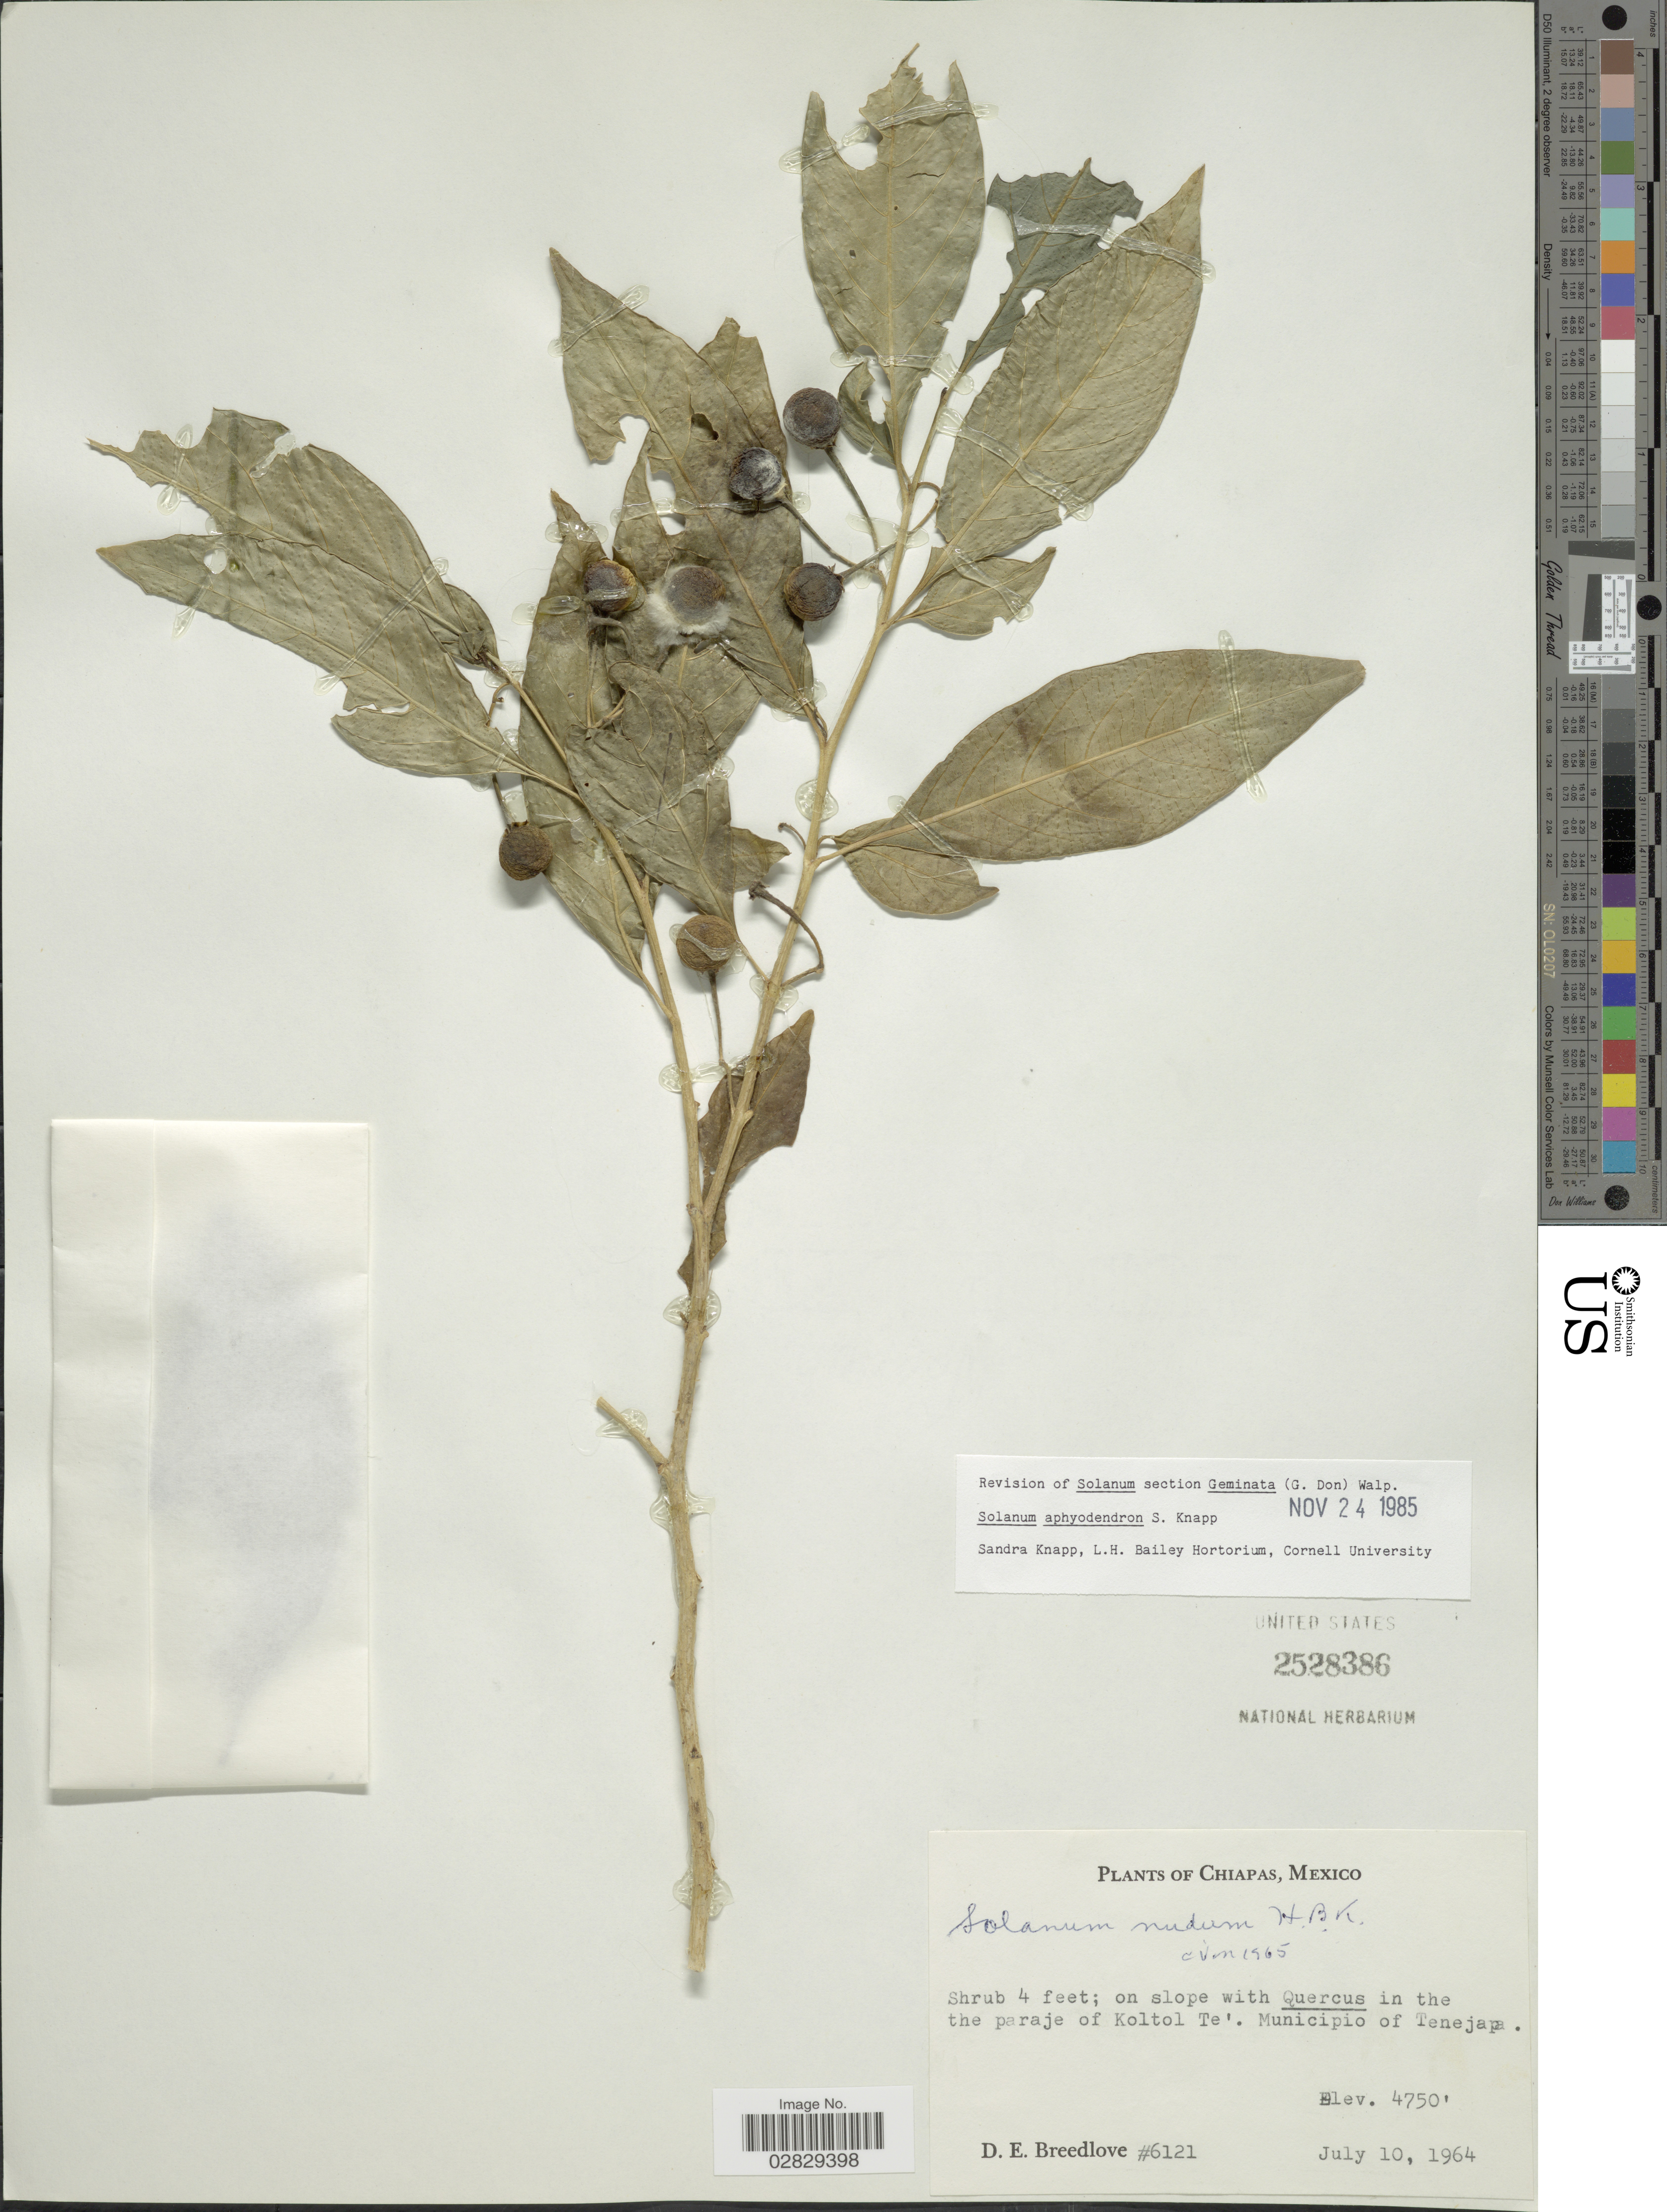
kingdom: Plantae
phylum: Tracheophyta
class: Magnoliopsida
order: Solanales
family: Solanaceae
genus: Solanum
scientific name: Solanum aphyodendron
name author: S. Knapp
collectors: D. E. Breedlove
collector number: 6121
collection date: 1964-07-10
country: Mexico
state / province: Chiapas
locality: On slope with Quercus in the the paraje of Koltol Te'. Municipio of Tenejapa.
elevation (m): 1448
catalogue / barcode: US 2528386